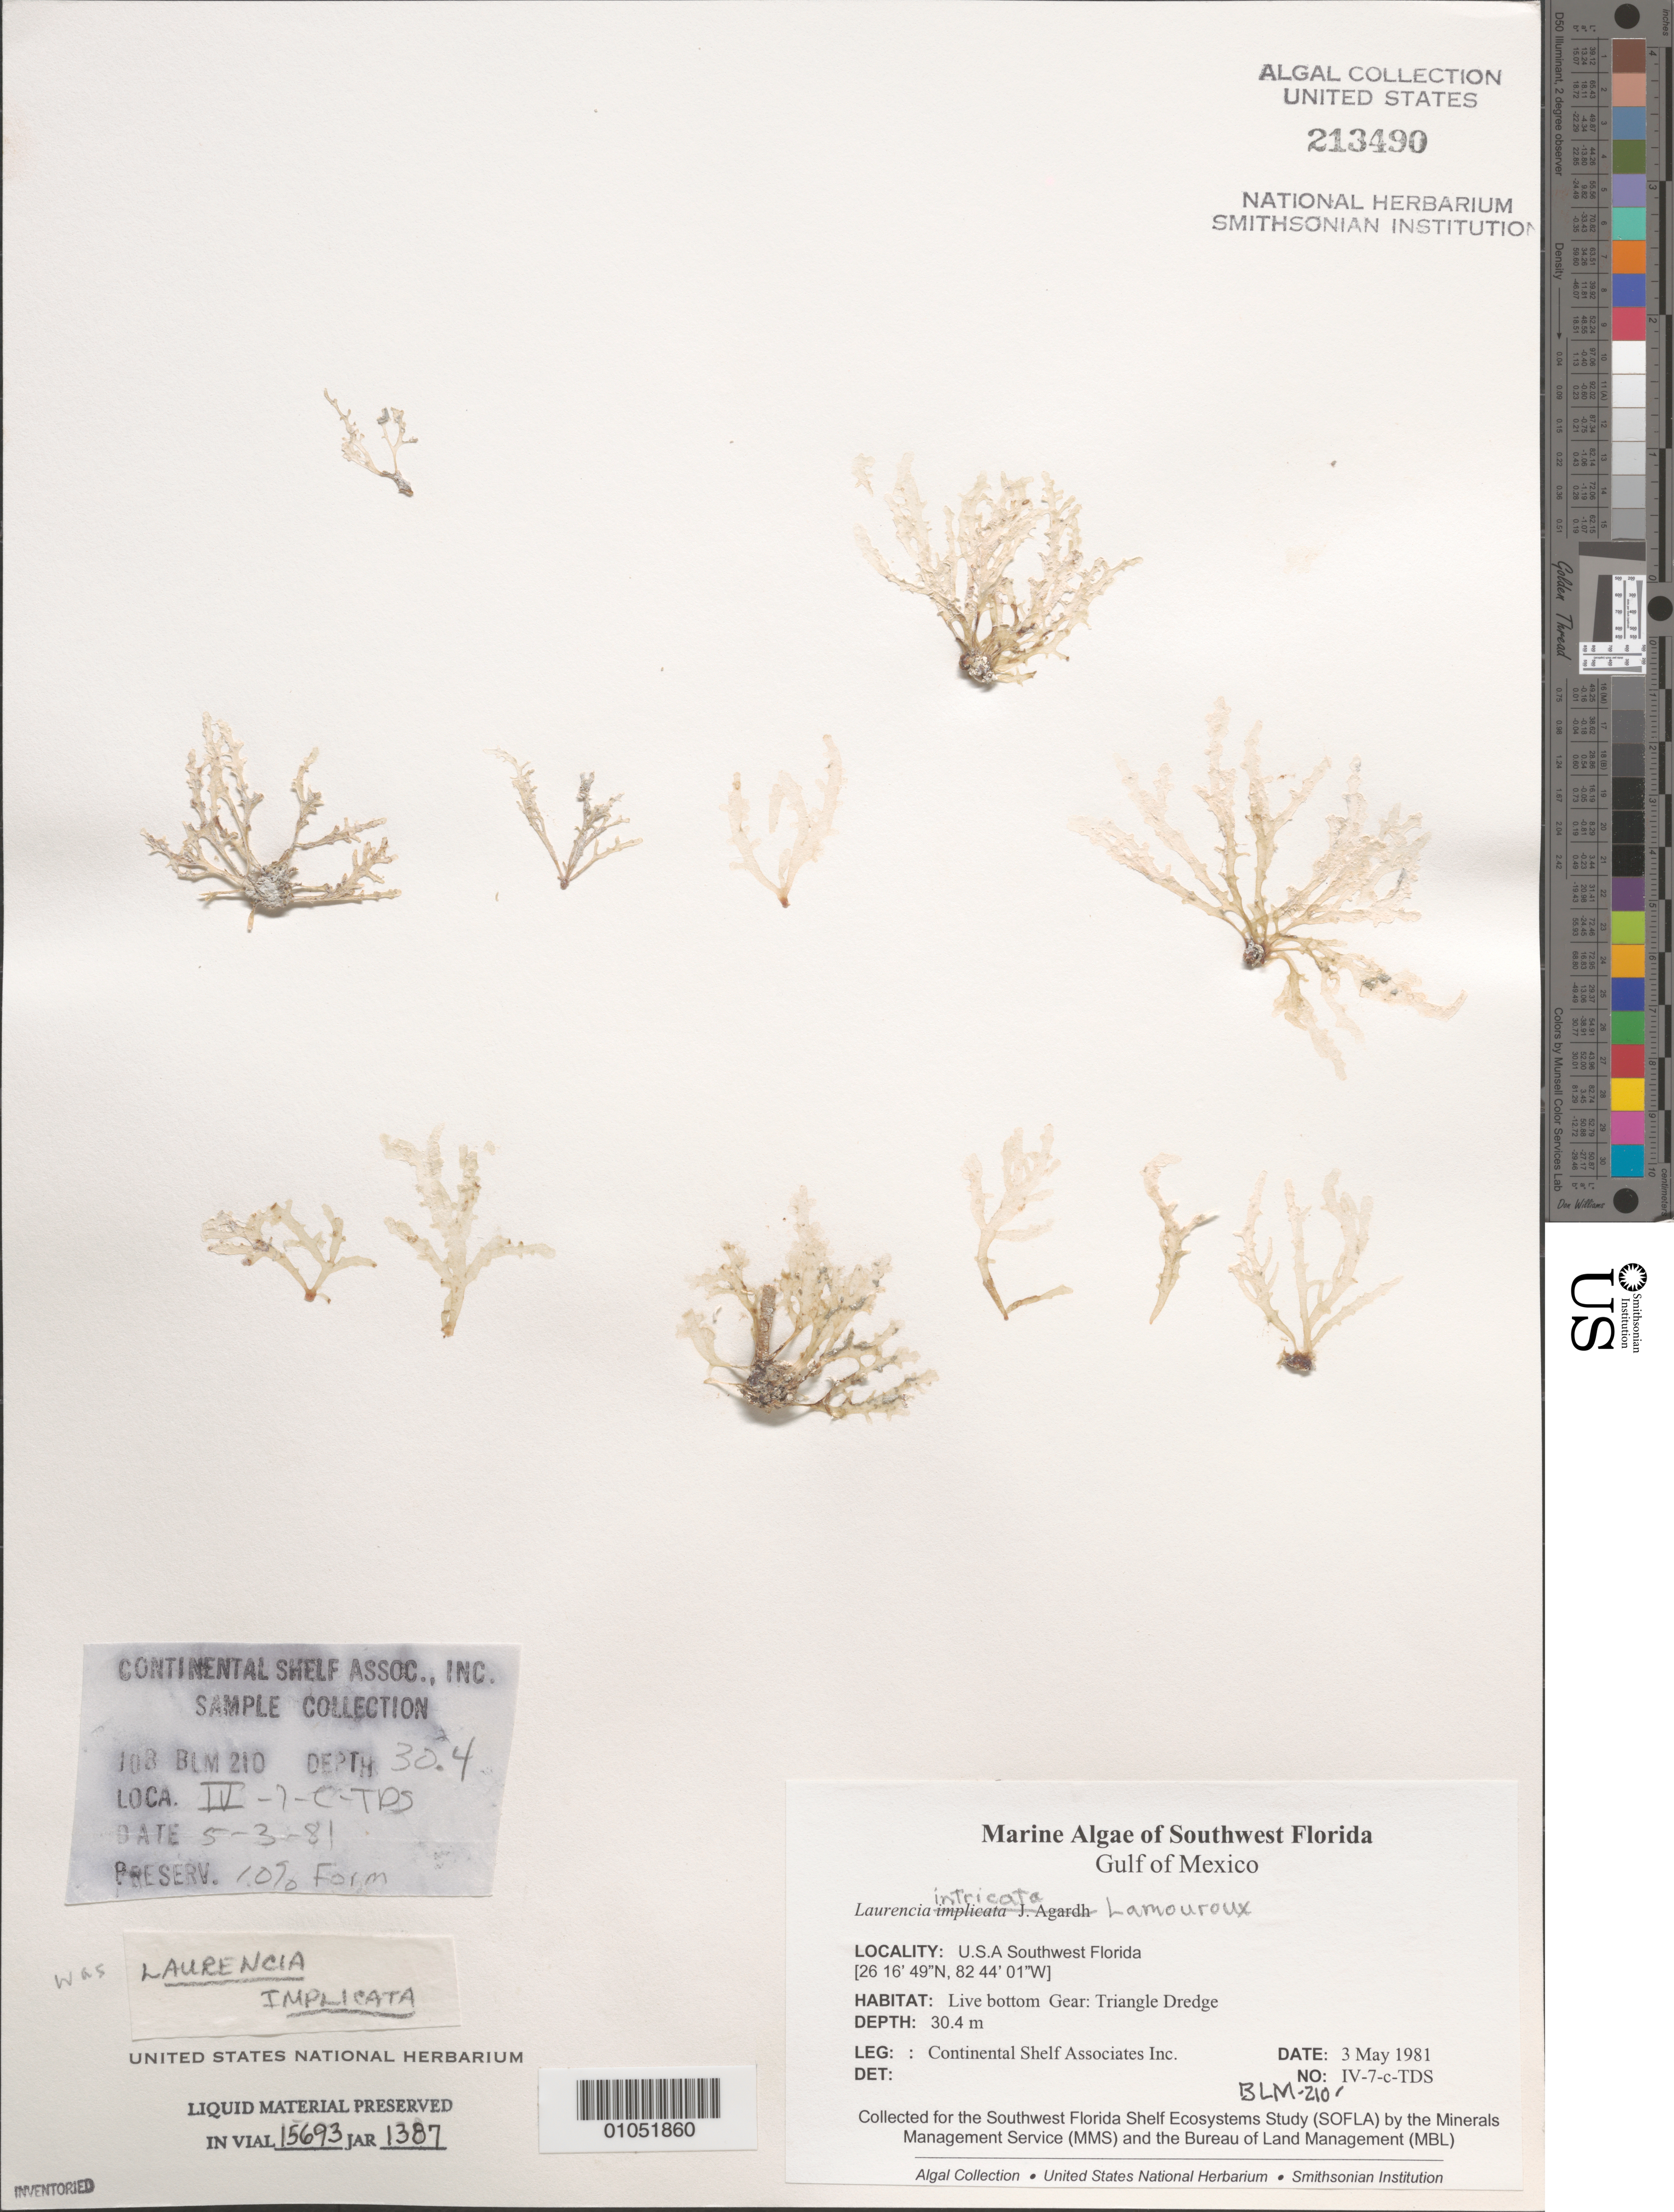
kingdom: Plantae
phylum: Rhodophyta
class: Florideophyceae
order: Ceramiales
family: Rhodomelaceae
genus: Laurencia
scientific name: Laurencia intricata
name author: J.V.Lamouroux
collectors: Continental Shelf Associates for the MMS/BLM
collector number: BLM-210-IV-7-C-TDS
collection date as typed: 03 May 1981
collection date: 1981-05-03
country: United States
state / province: Florida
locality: Gulf of Mexico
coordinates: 26 16'49"N, 82 44'01"W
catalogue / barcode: US 213490